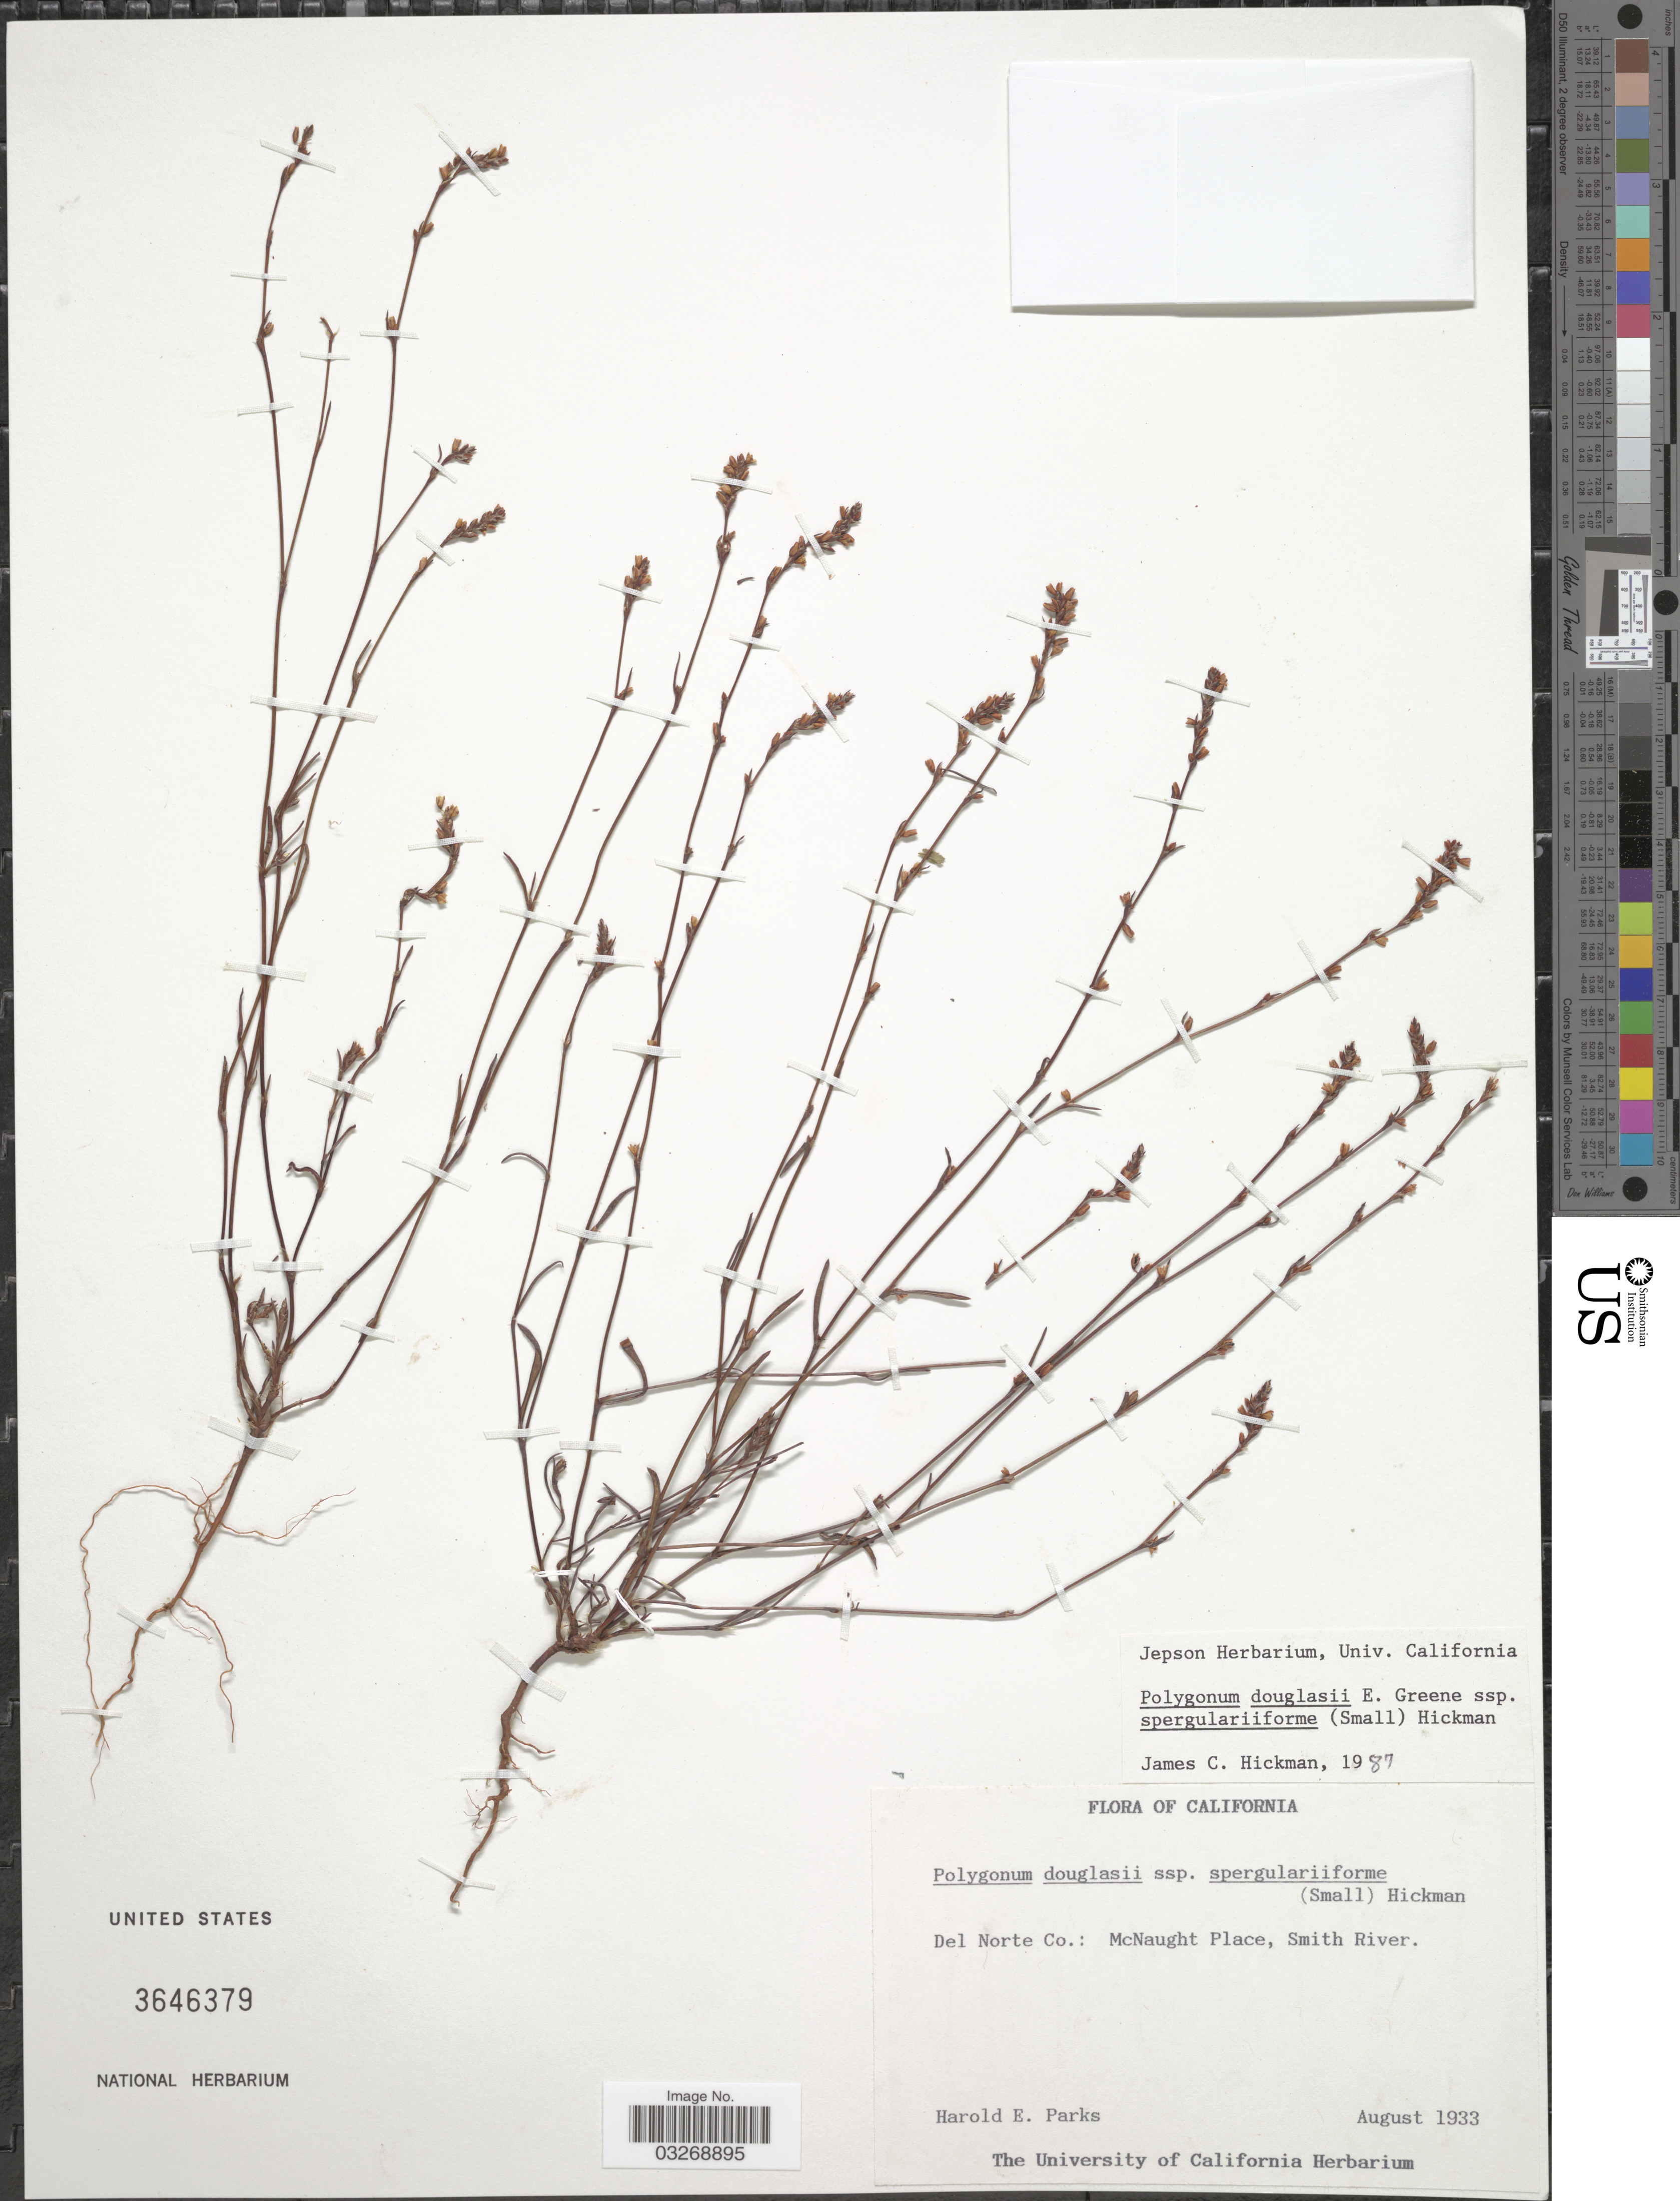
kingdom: Plantae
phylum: Tracheophyta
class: Magnoliopsida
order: Caryophyllales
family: Polygonaceae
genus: Polygonum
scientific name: Polygonum douglasii subsp. spergulariiforme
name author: (Meisn. ex Small) Hickman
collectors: H. E. Parks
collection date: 1933-08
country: United States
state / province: California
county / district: Del Norte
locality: Del Norte Co.: McNaught Place, Smith River.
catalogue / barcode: US 3646379